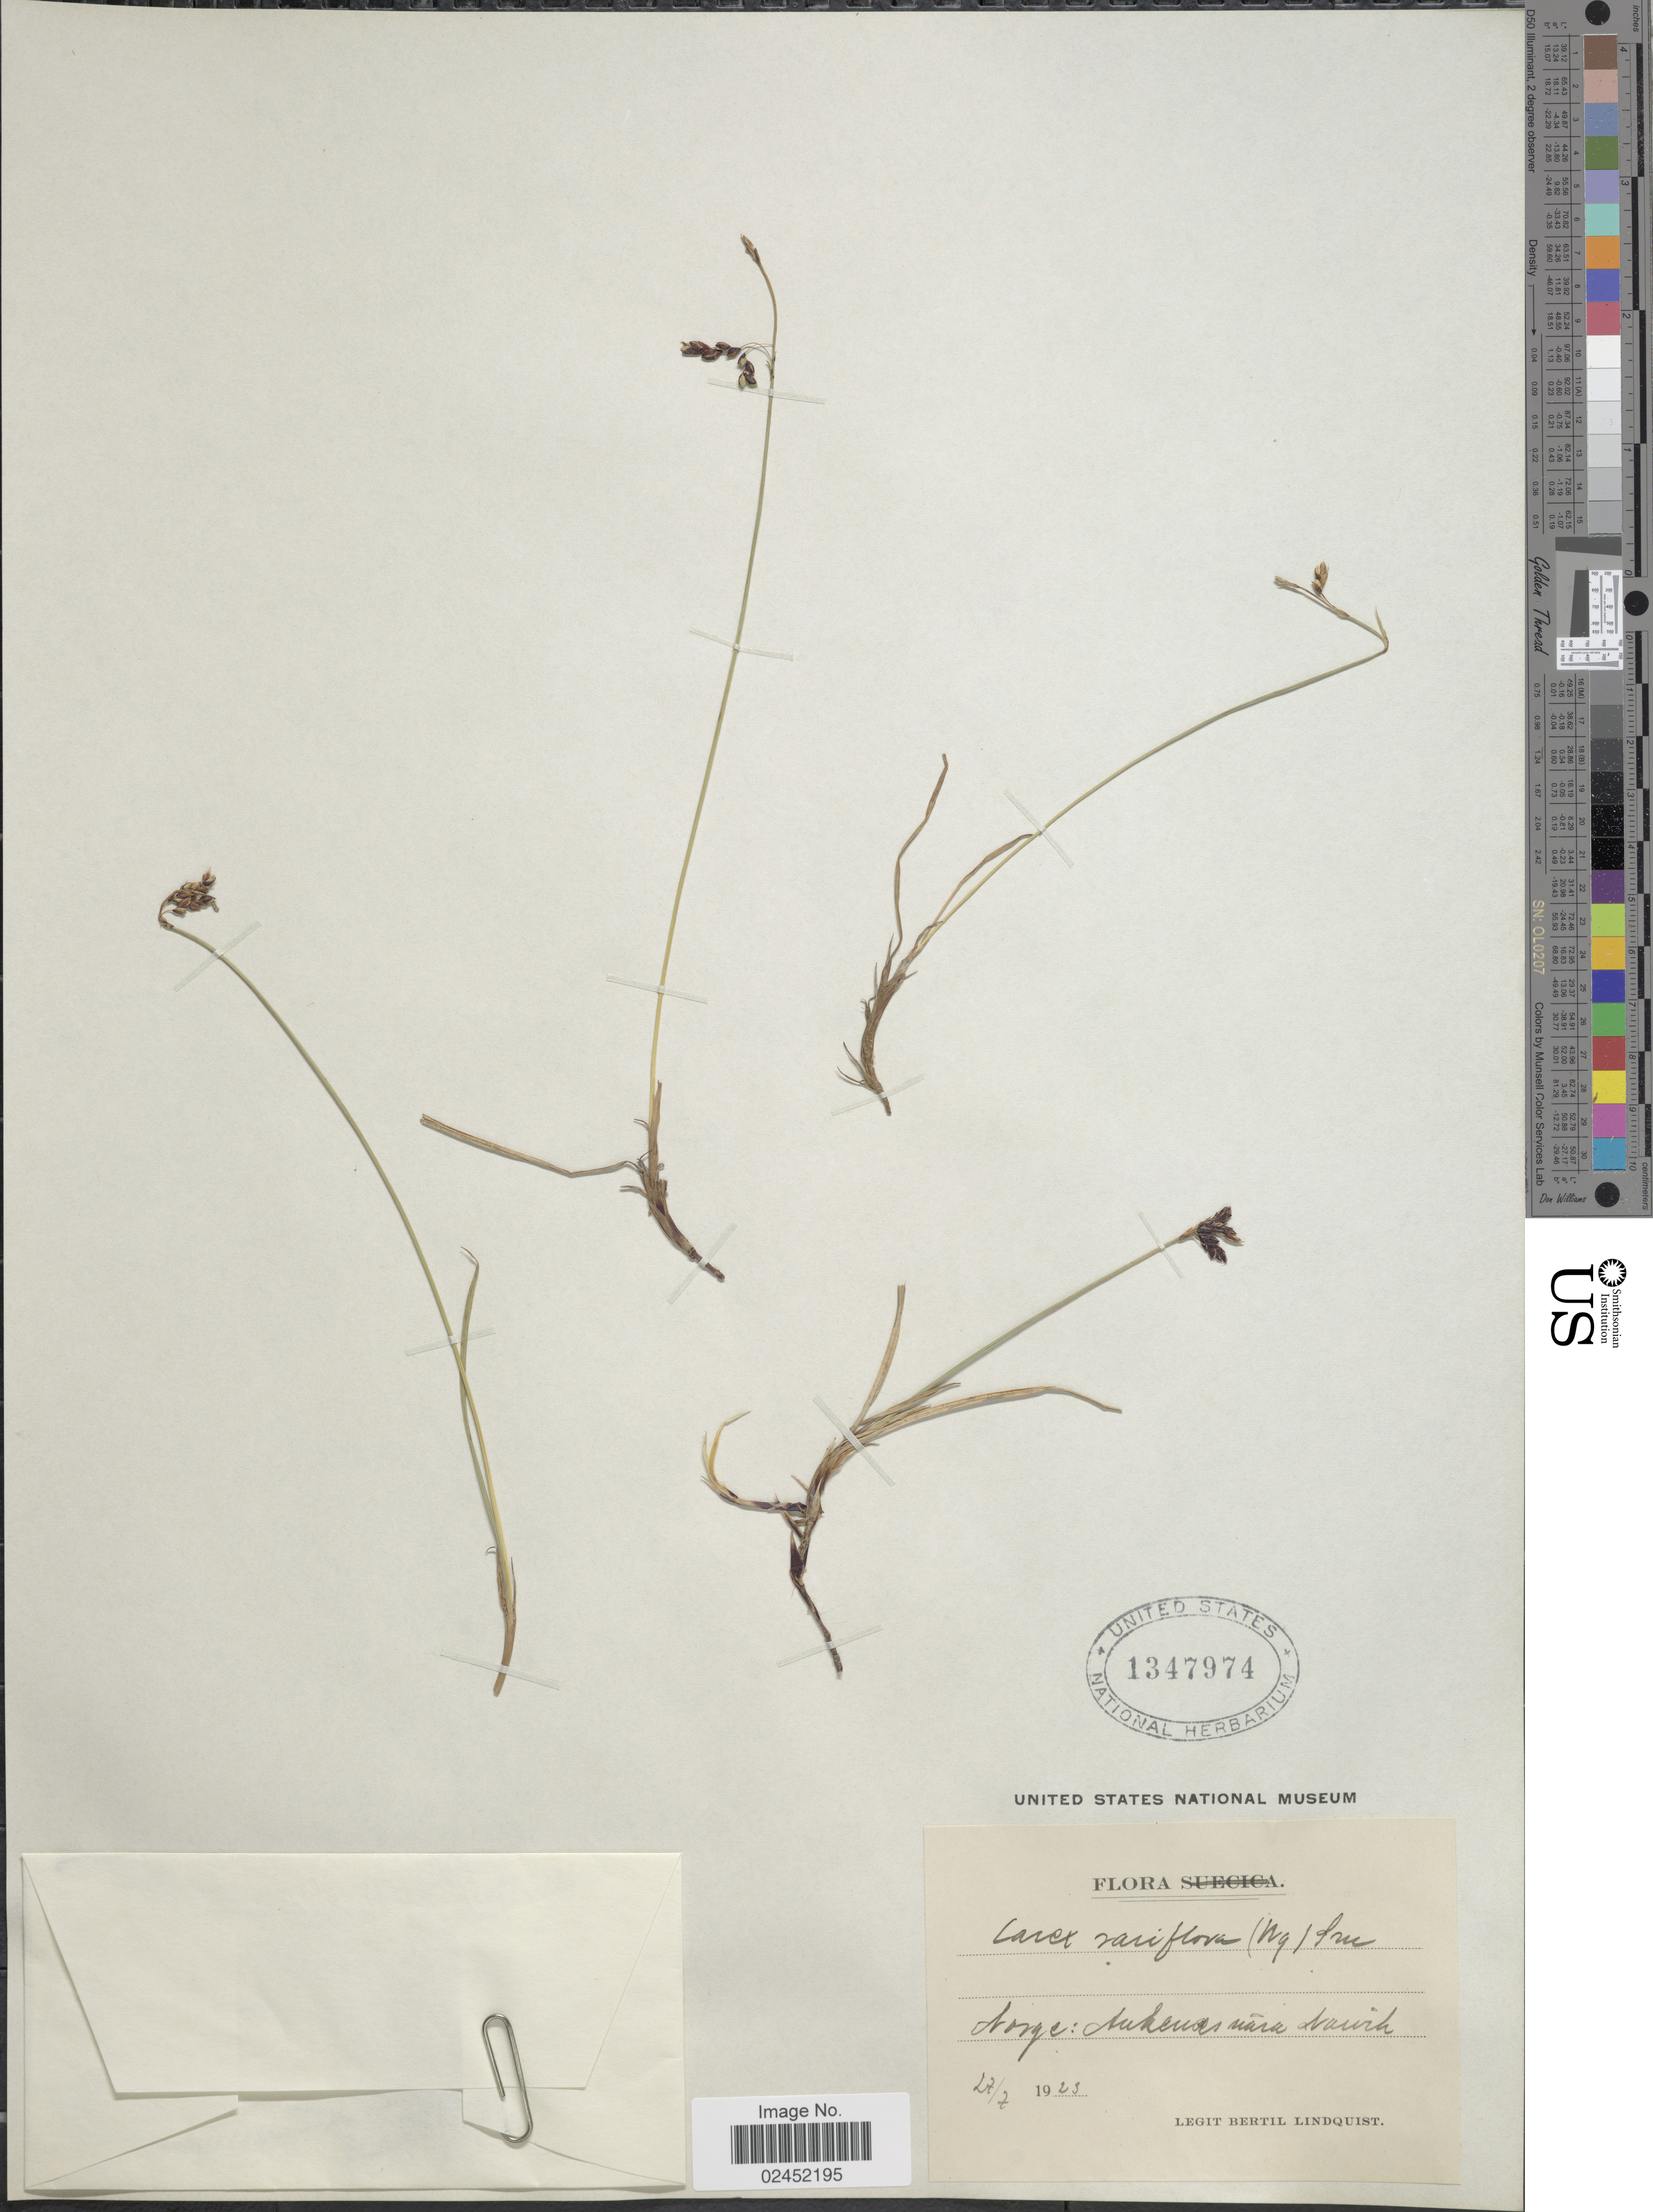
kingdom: Plantae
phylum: Tracheophyta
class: Liliopsida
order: Poales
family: Cyperaceae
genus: Carex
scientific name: Carex rariflora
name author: (Wahlenb.) Sm.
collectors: B. Lindquist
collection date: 1923-07-27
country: Norway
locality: Norge: Ankenes nara Narvik.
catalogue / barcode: US 1347974